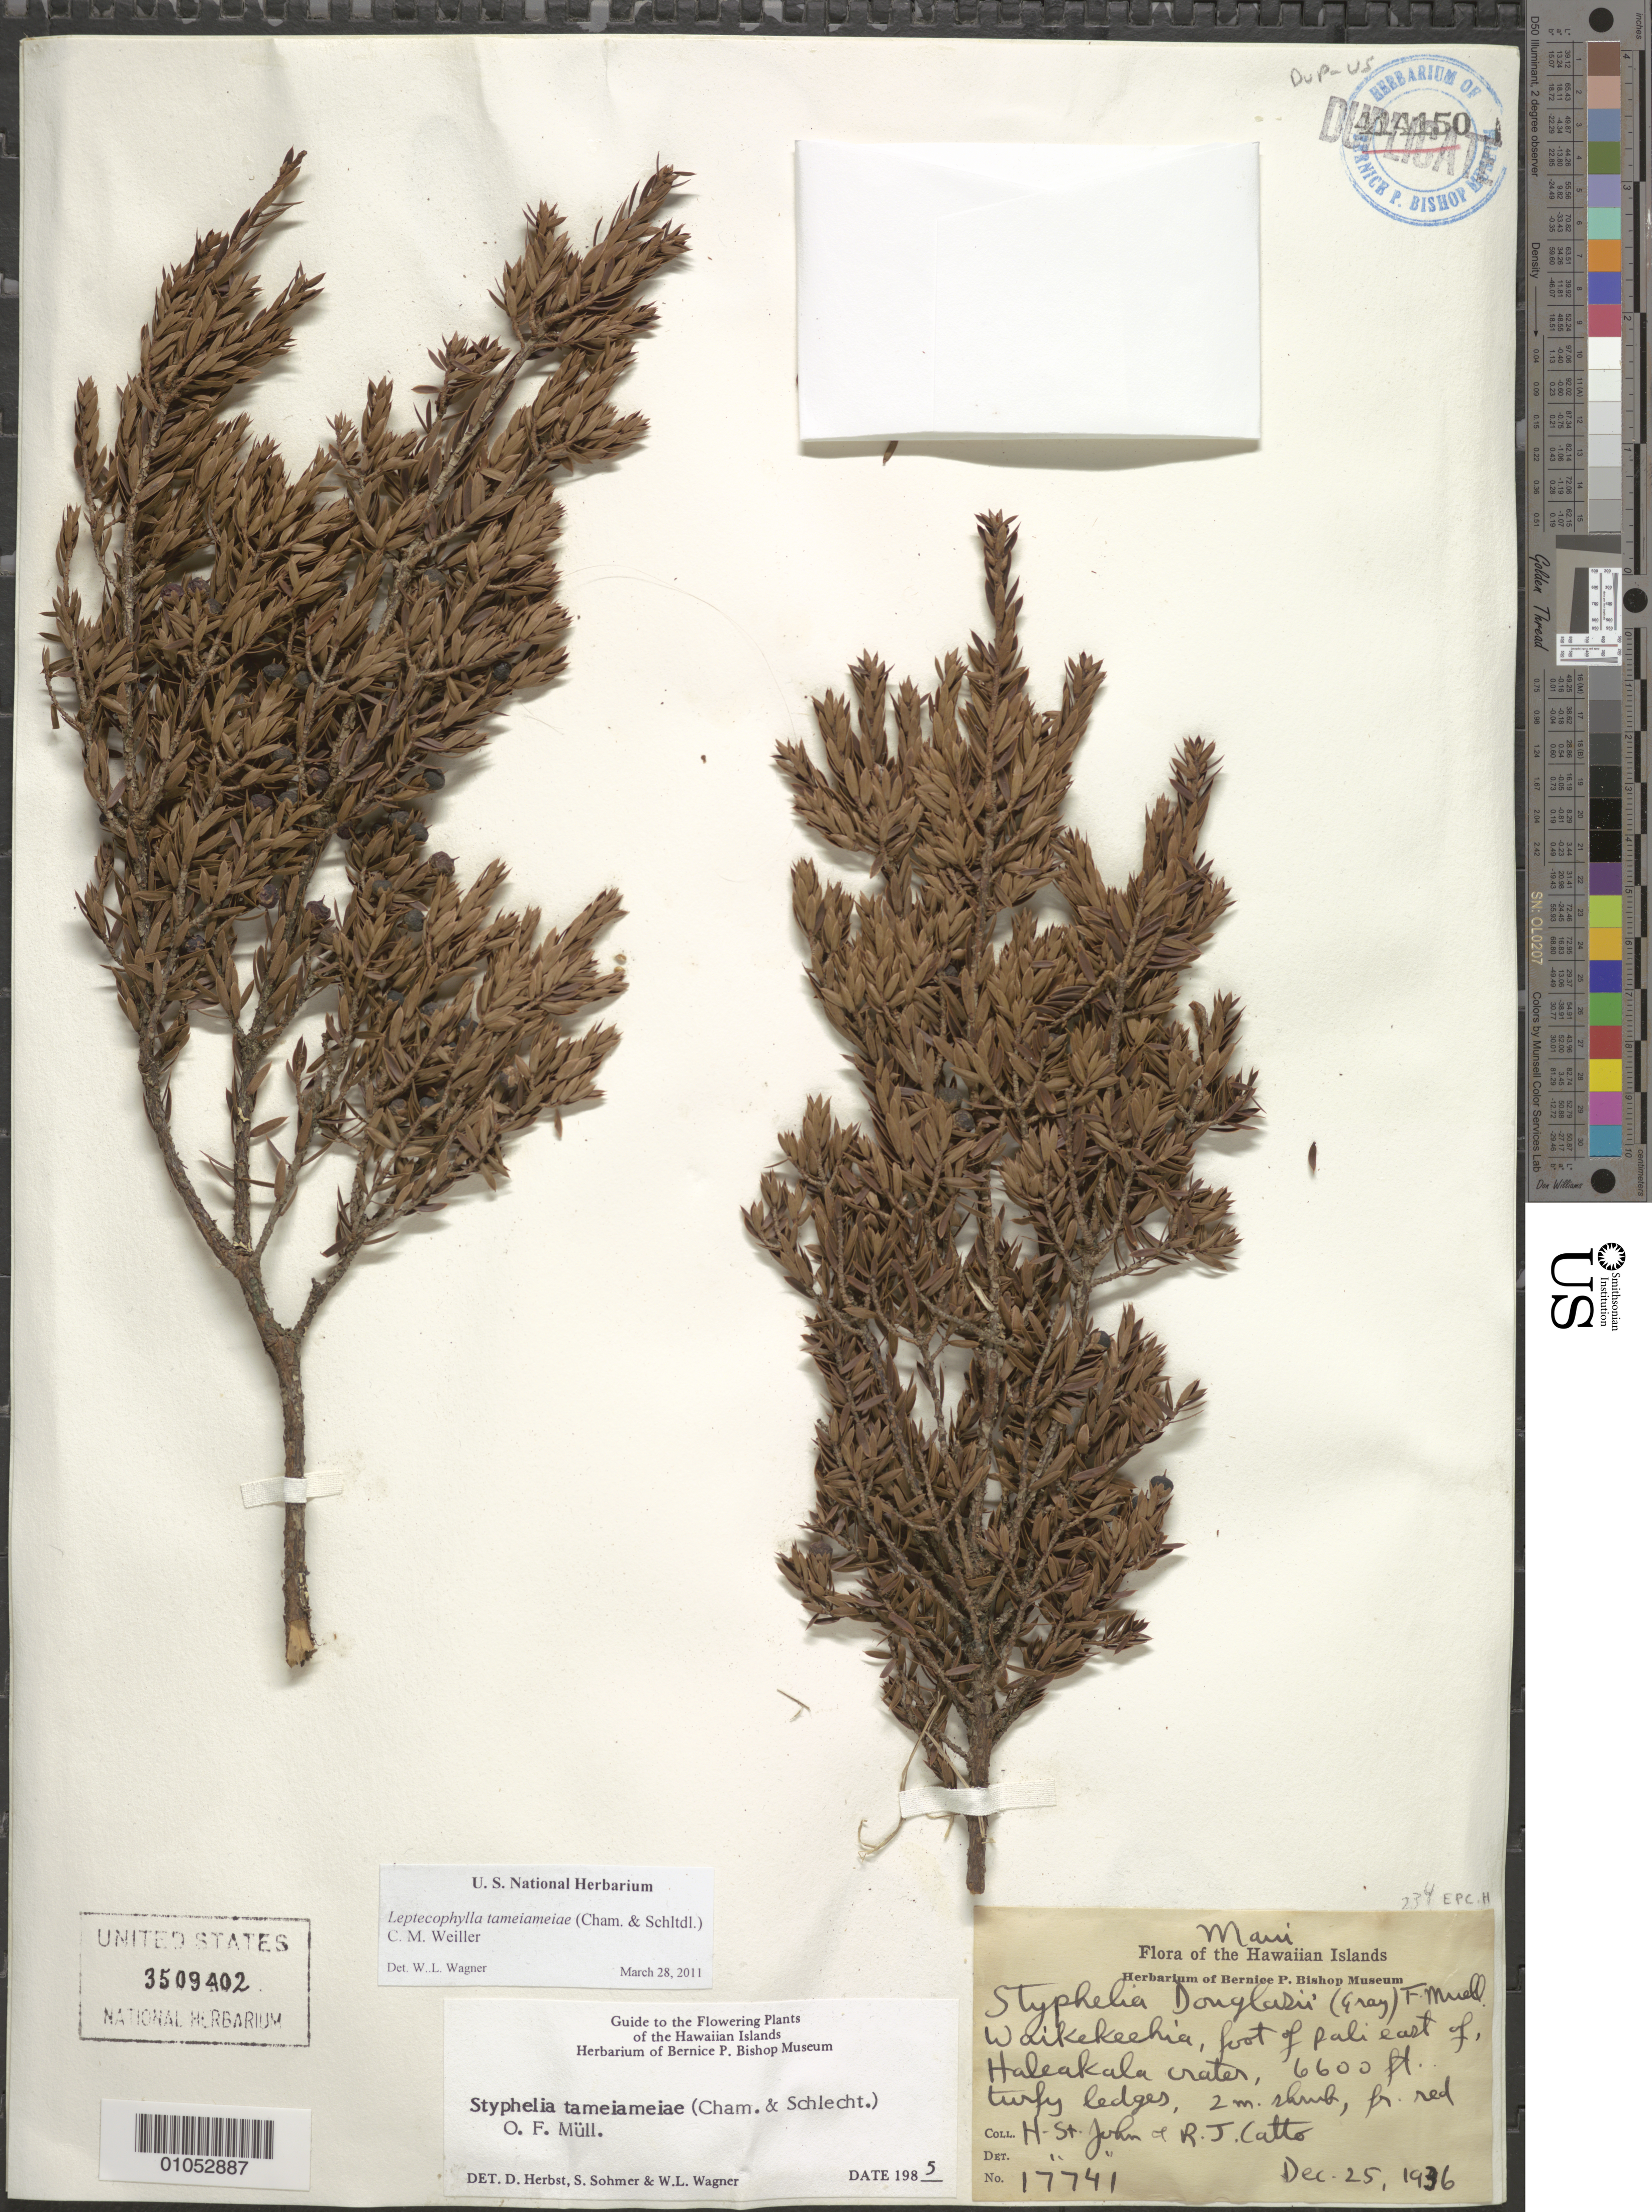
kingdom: Plantae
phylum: Tracheophyta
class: Magnoliopsida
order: Ericales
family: Ericaceae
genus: Leptecophylla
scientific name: Leptecophylla tameiameiae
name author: (Cham. & Schltdl.) C.M. Weiller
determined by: Wagner, W. L., (BOT), Smithsonian Institution - National Museum of Natural History (UNITED STATES)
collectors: H. St. John & R. Catto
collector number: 17741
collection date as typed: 25 Dec 1936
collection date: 1936-12-25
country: United States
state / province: Hawaii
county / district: Maui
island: Maui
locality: Waikekeehia…east of Haleakala Crater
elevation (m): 2011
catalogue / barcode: US 3509402